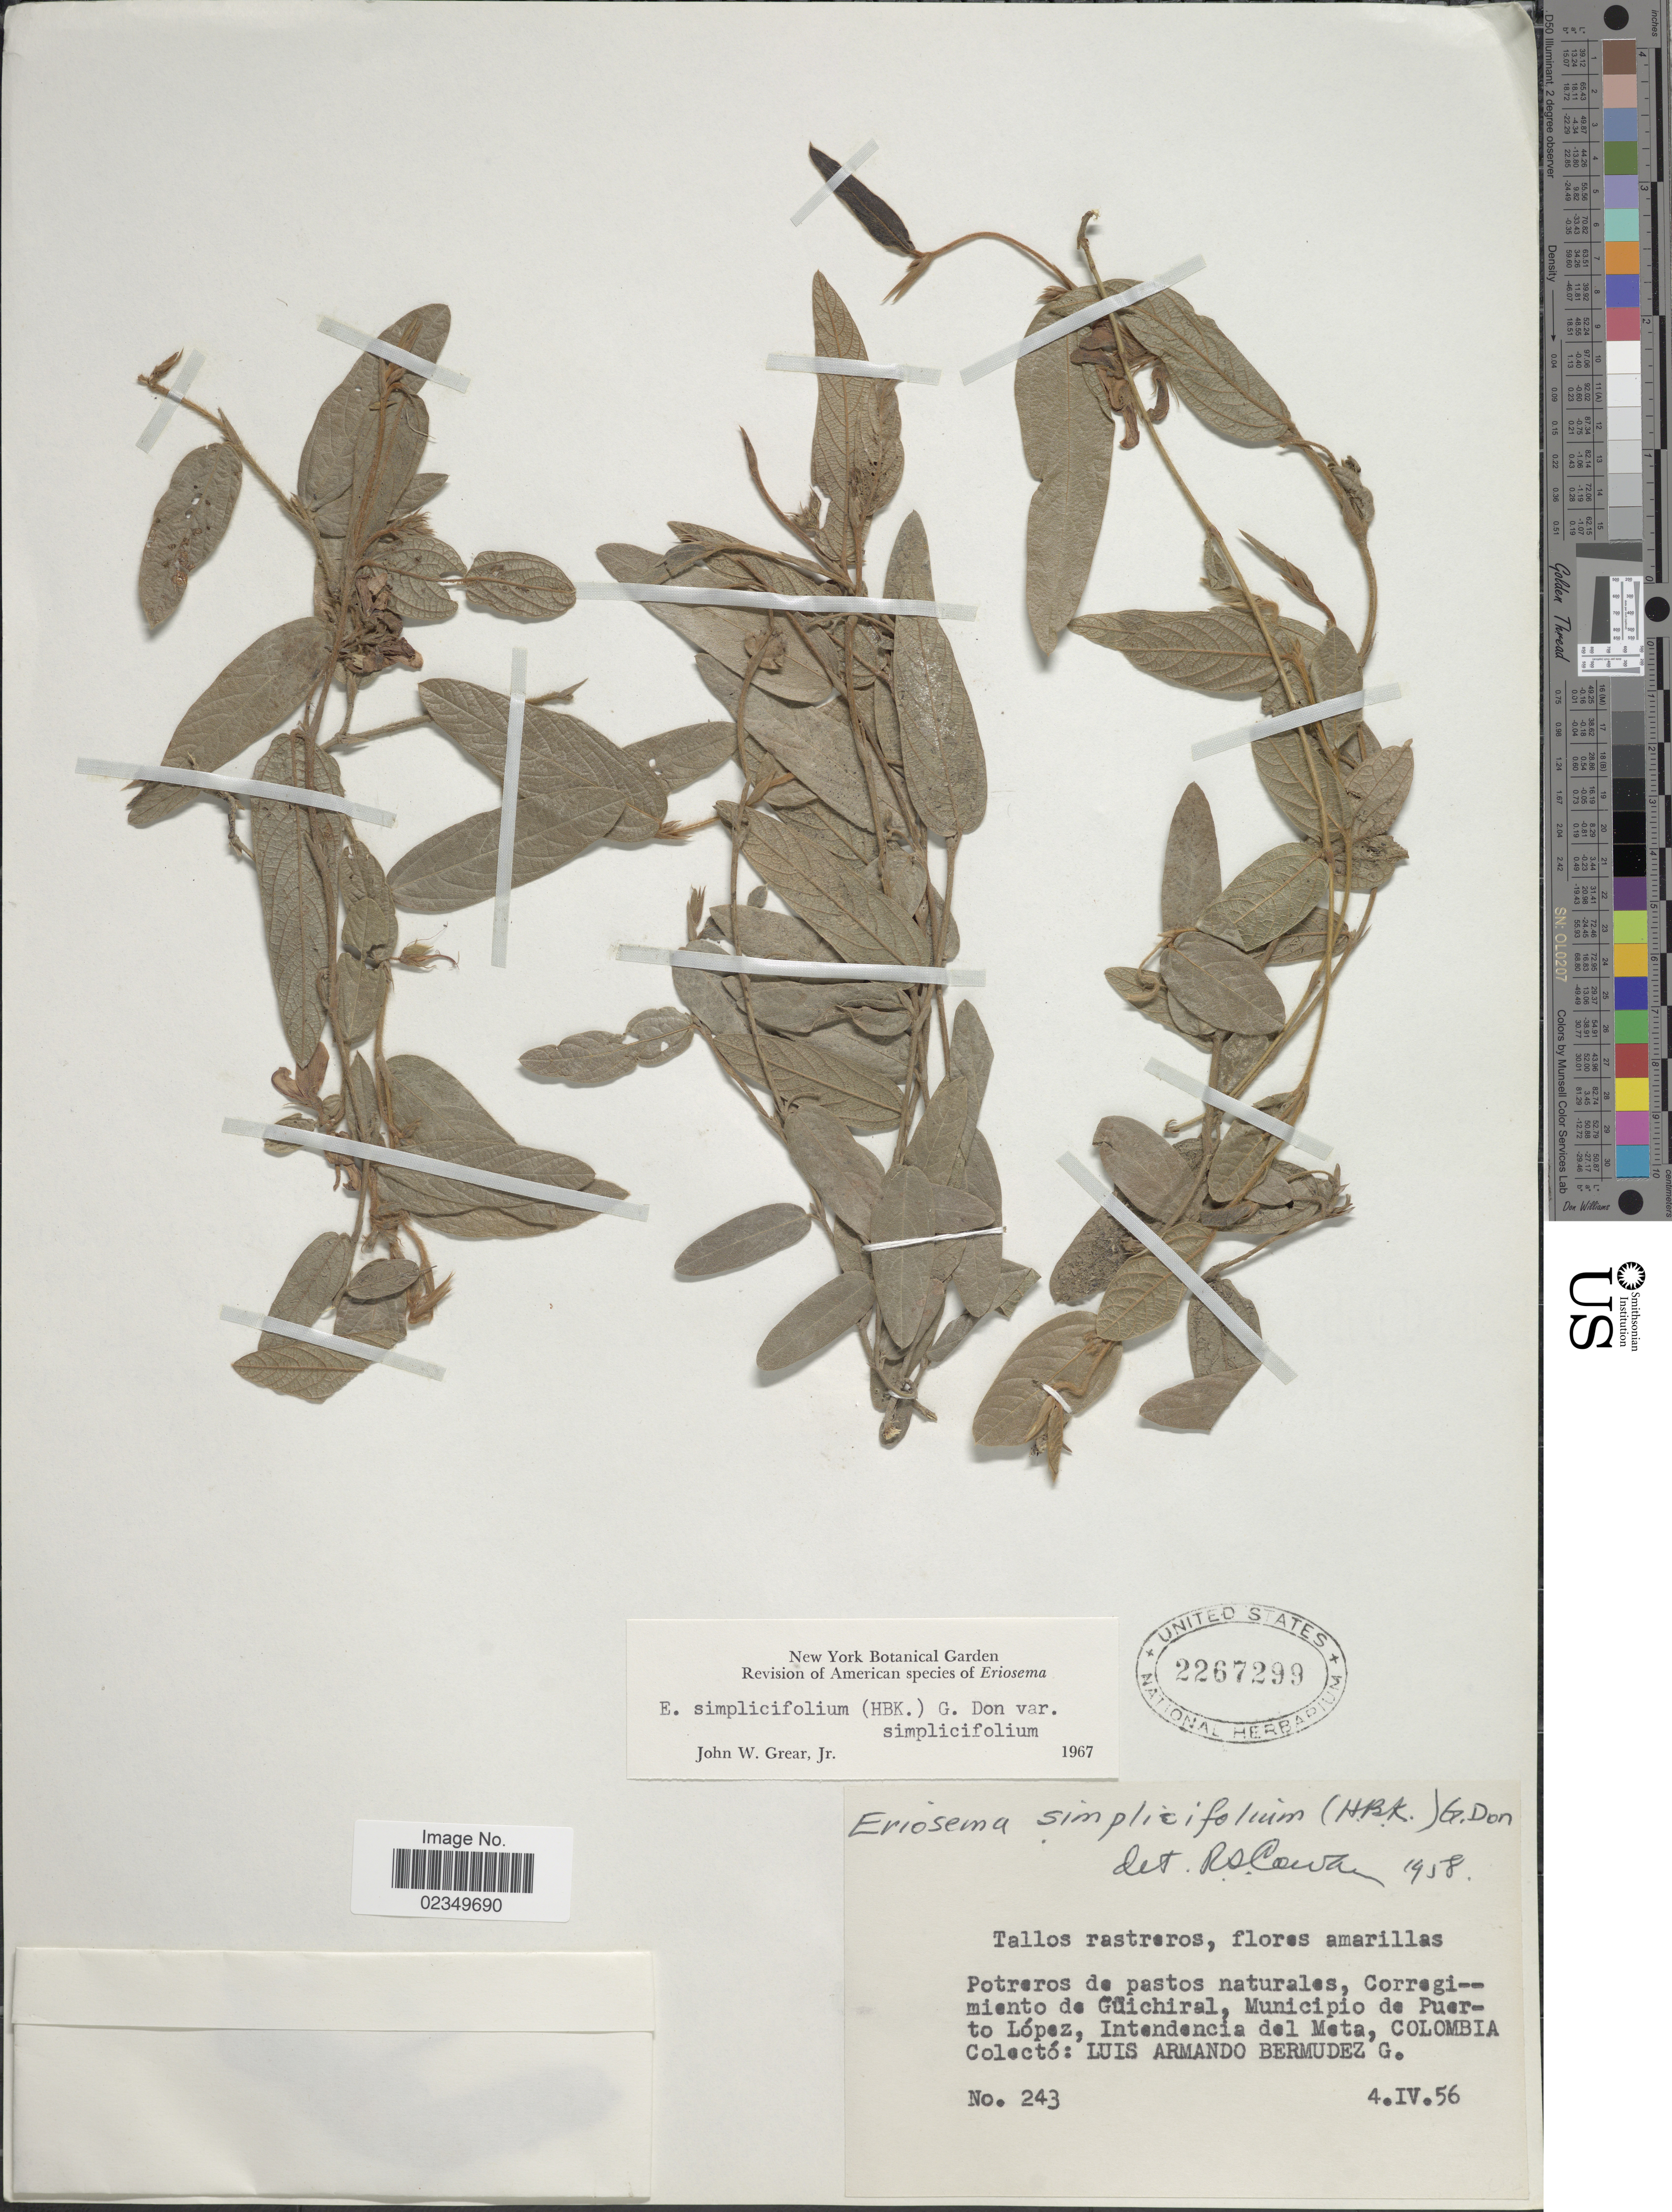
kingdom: Plantae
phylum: Tracheophyta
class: Magnoliopsida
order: Fabales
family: Fabaceae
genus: Eriosema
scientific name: Eriosema simplicifolium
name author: (Kunth) G. Don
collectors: L. Bermudez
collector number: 243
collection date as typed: Transcribed d/m/y: 4/4/56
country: Colombia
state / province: Meta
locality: Potreros de pastos naturales, Corregimiento de Guichiral, Municipio de Puerto Lopez, Intendencia del Meta, Colombia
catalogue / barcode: US 2267299